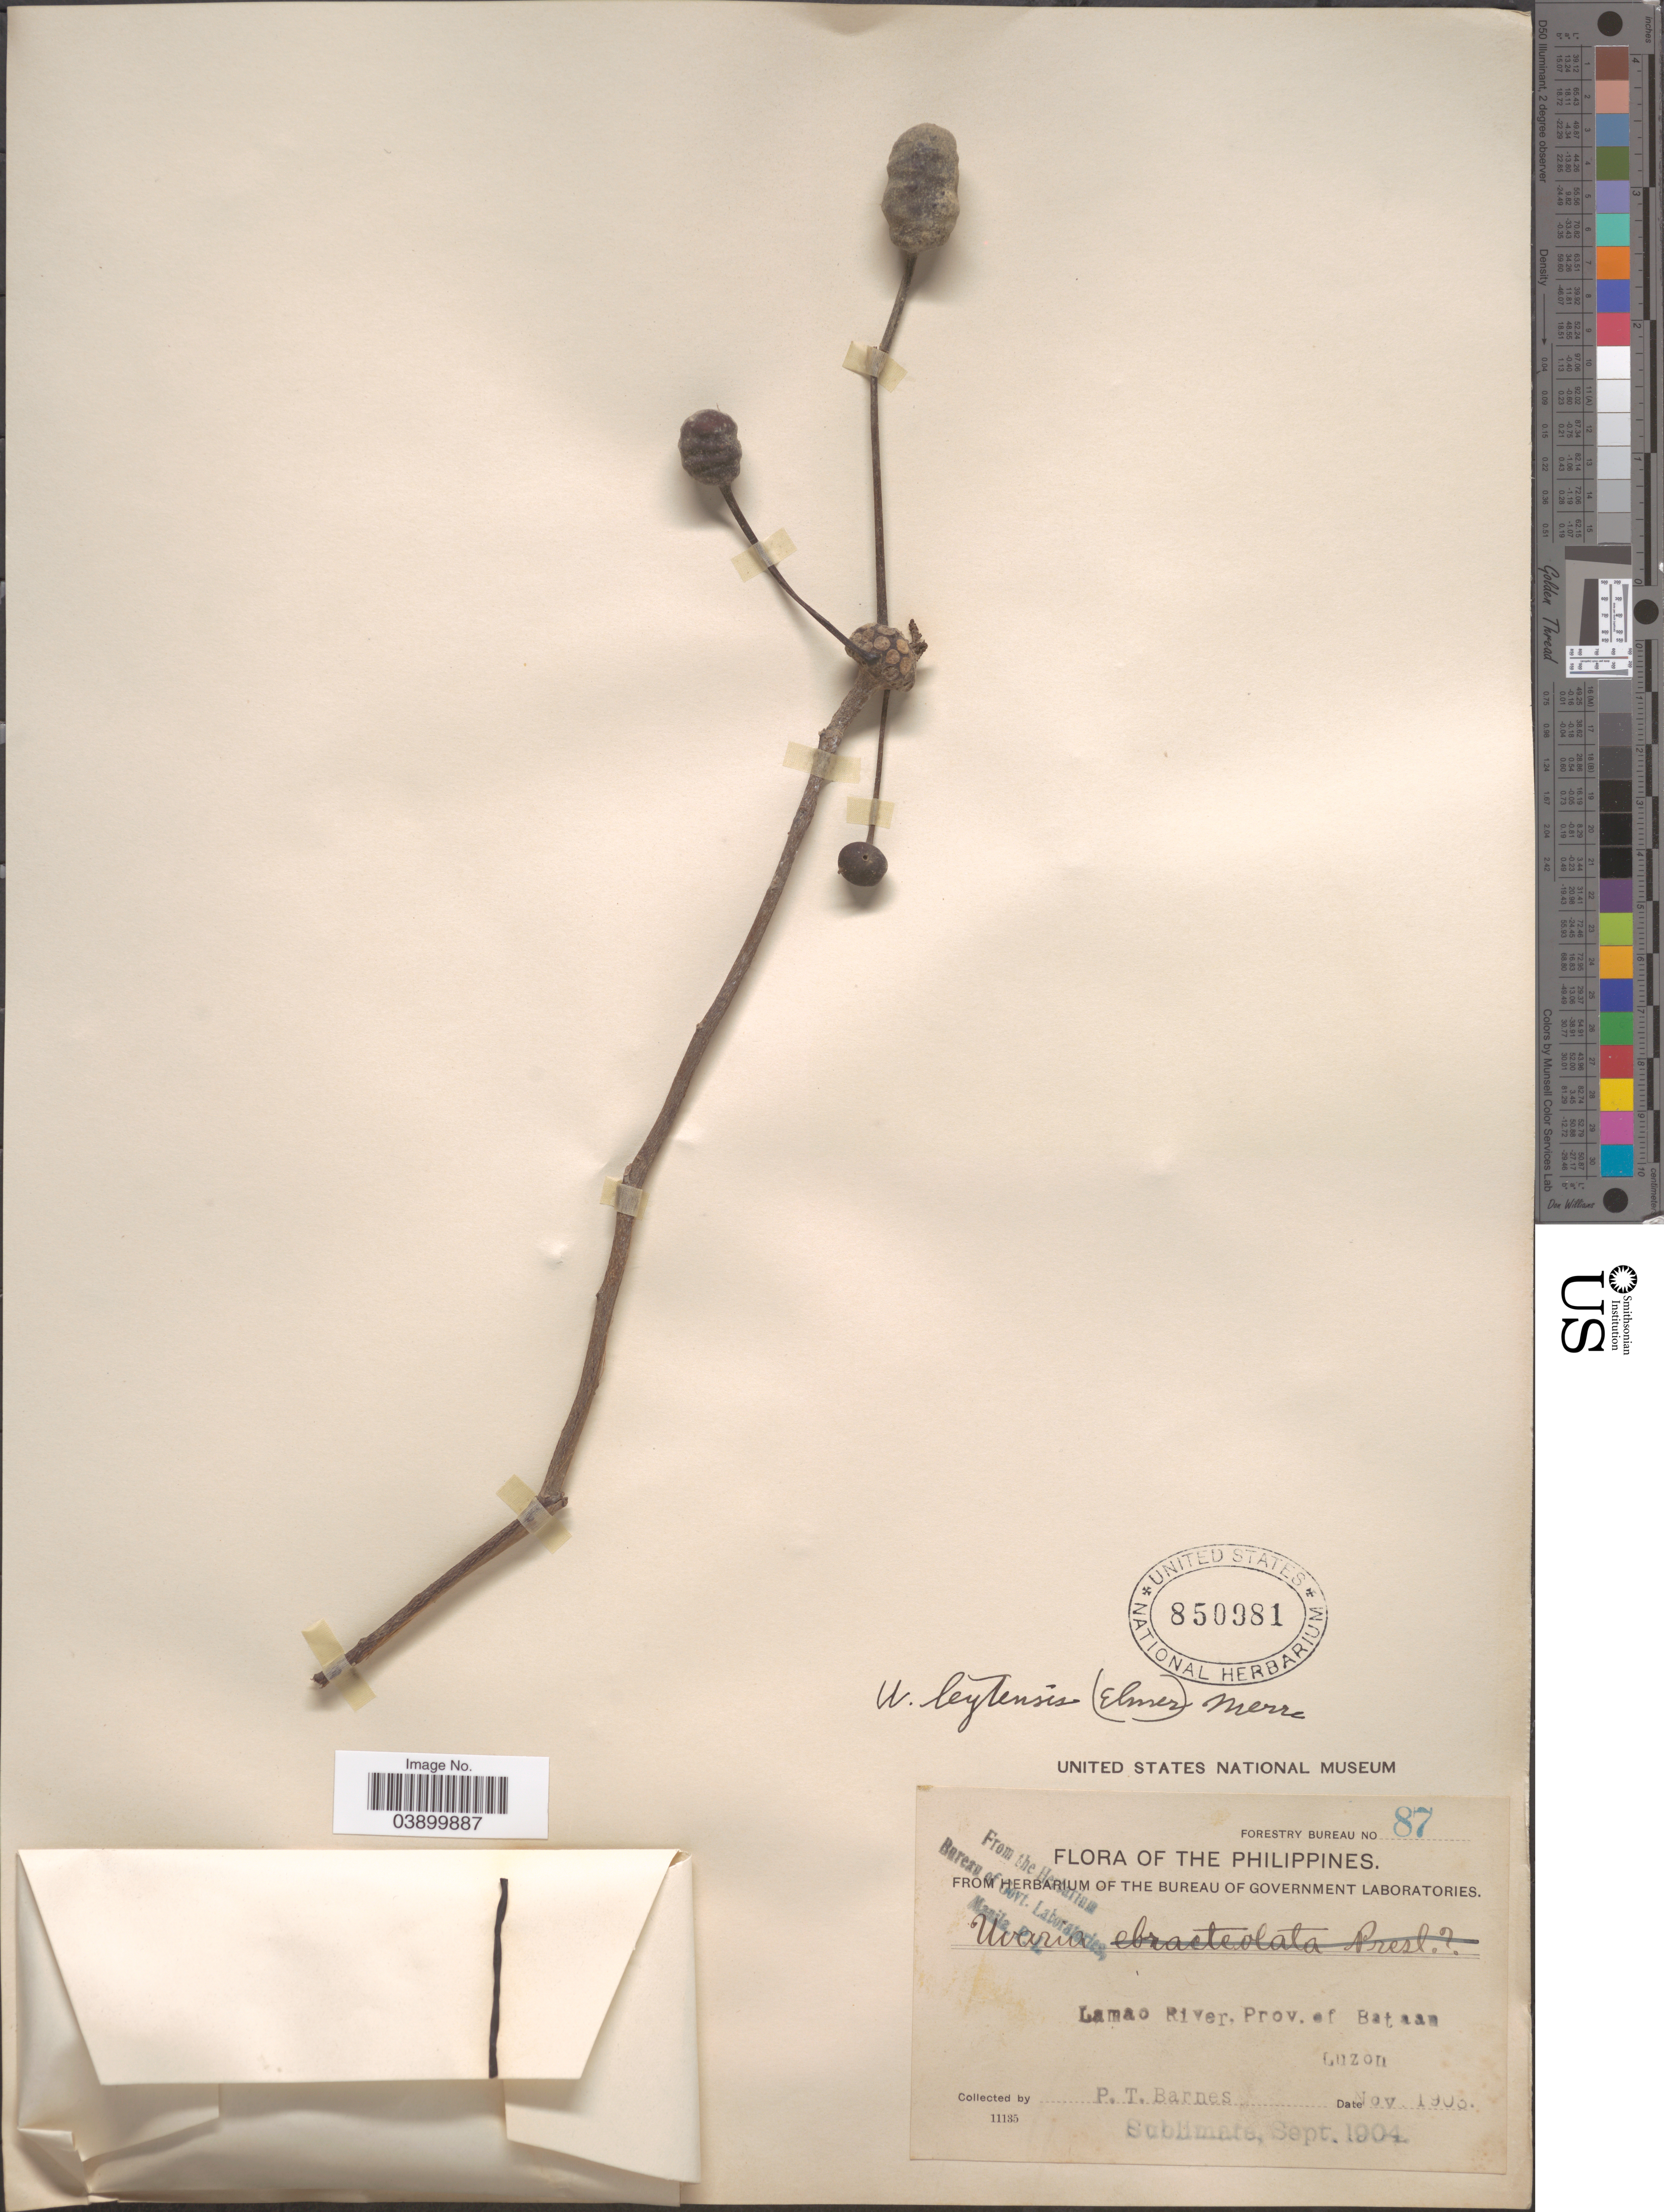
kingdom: Plantae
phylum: Tracheophyta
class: Magnoliopsida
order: Magnoliales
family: Annonaceae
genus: Uvaria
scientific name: Uvaria leytensis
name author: (Elmer) Merr.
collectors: P. Barnes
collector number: Forestry Bureau 87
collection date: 1903-11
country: Philippines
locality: Lamao River, Prov. of Bataan, Luzon.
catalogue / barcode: US 850981